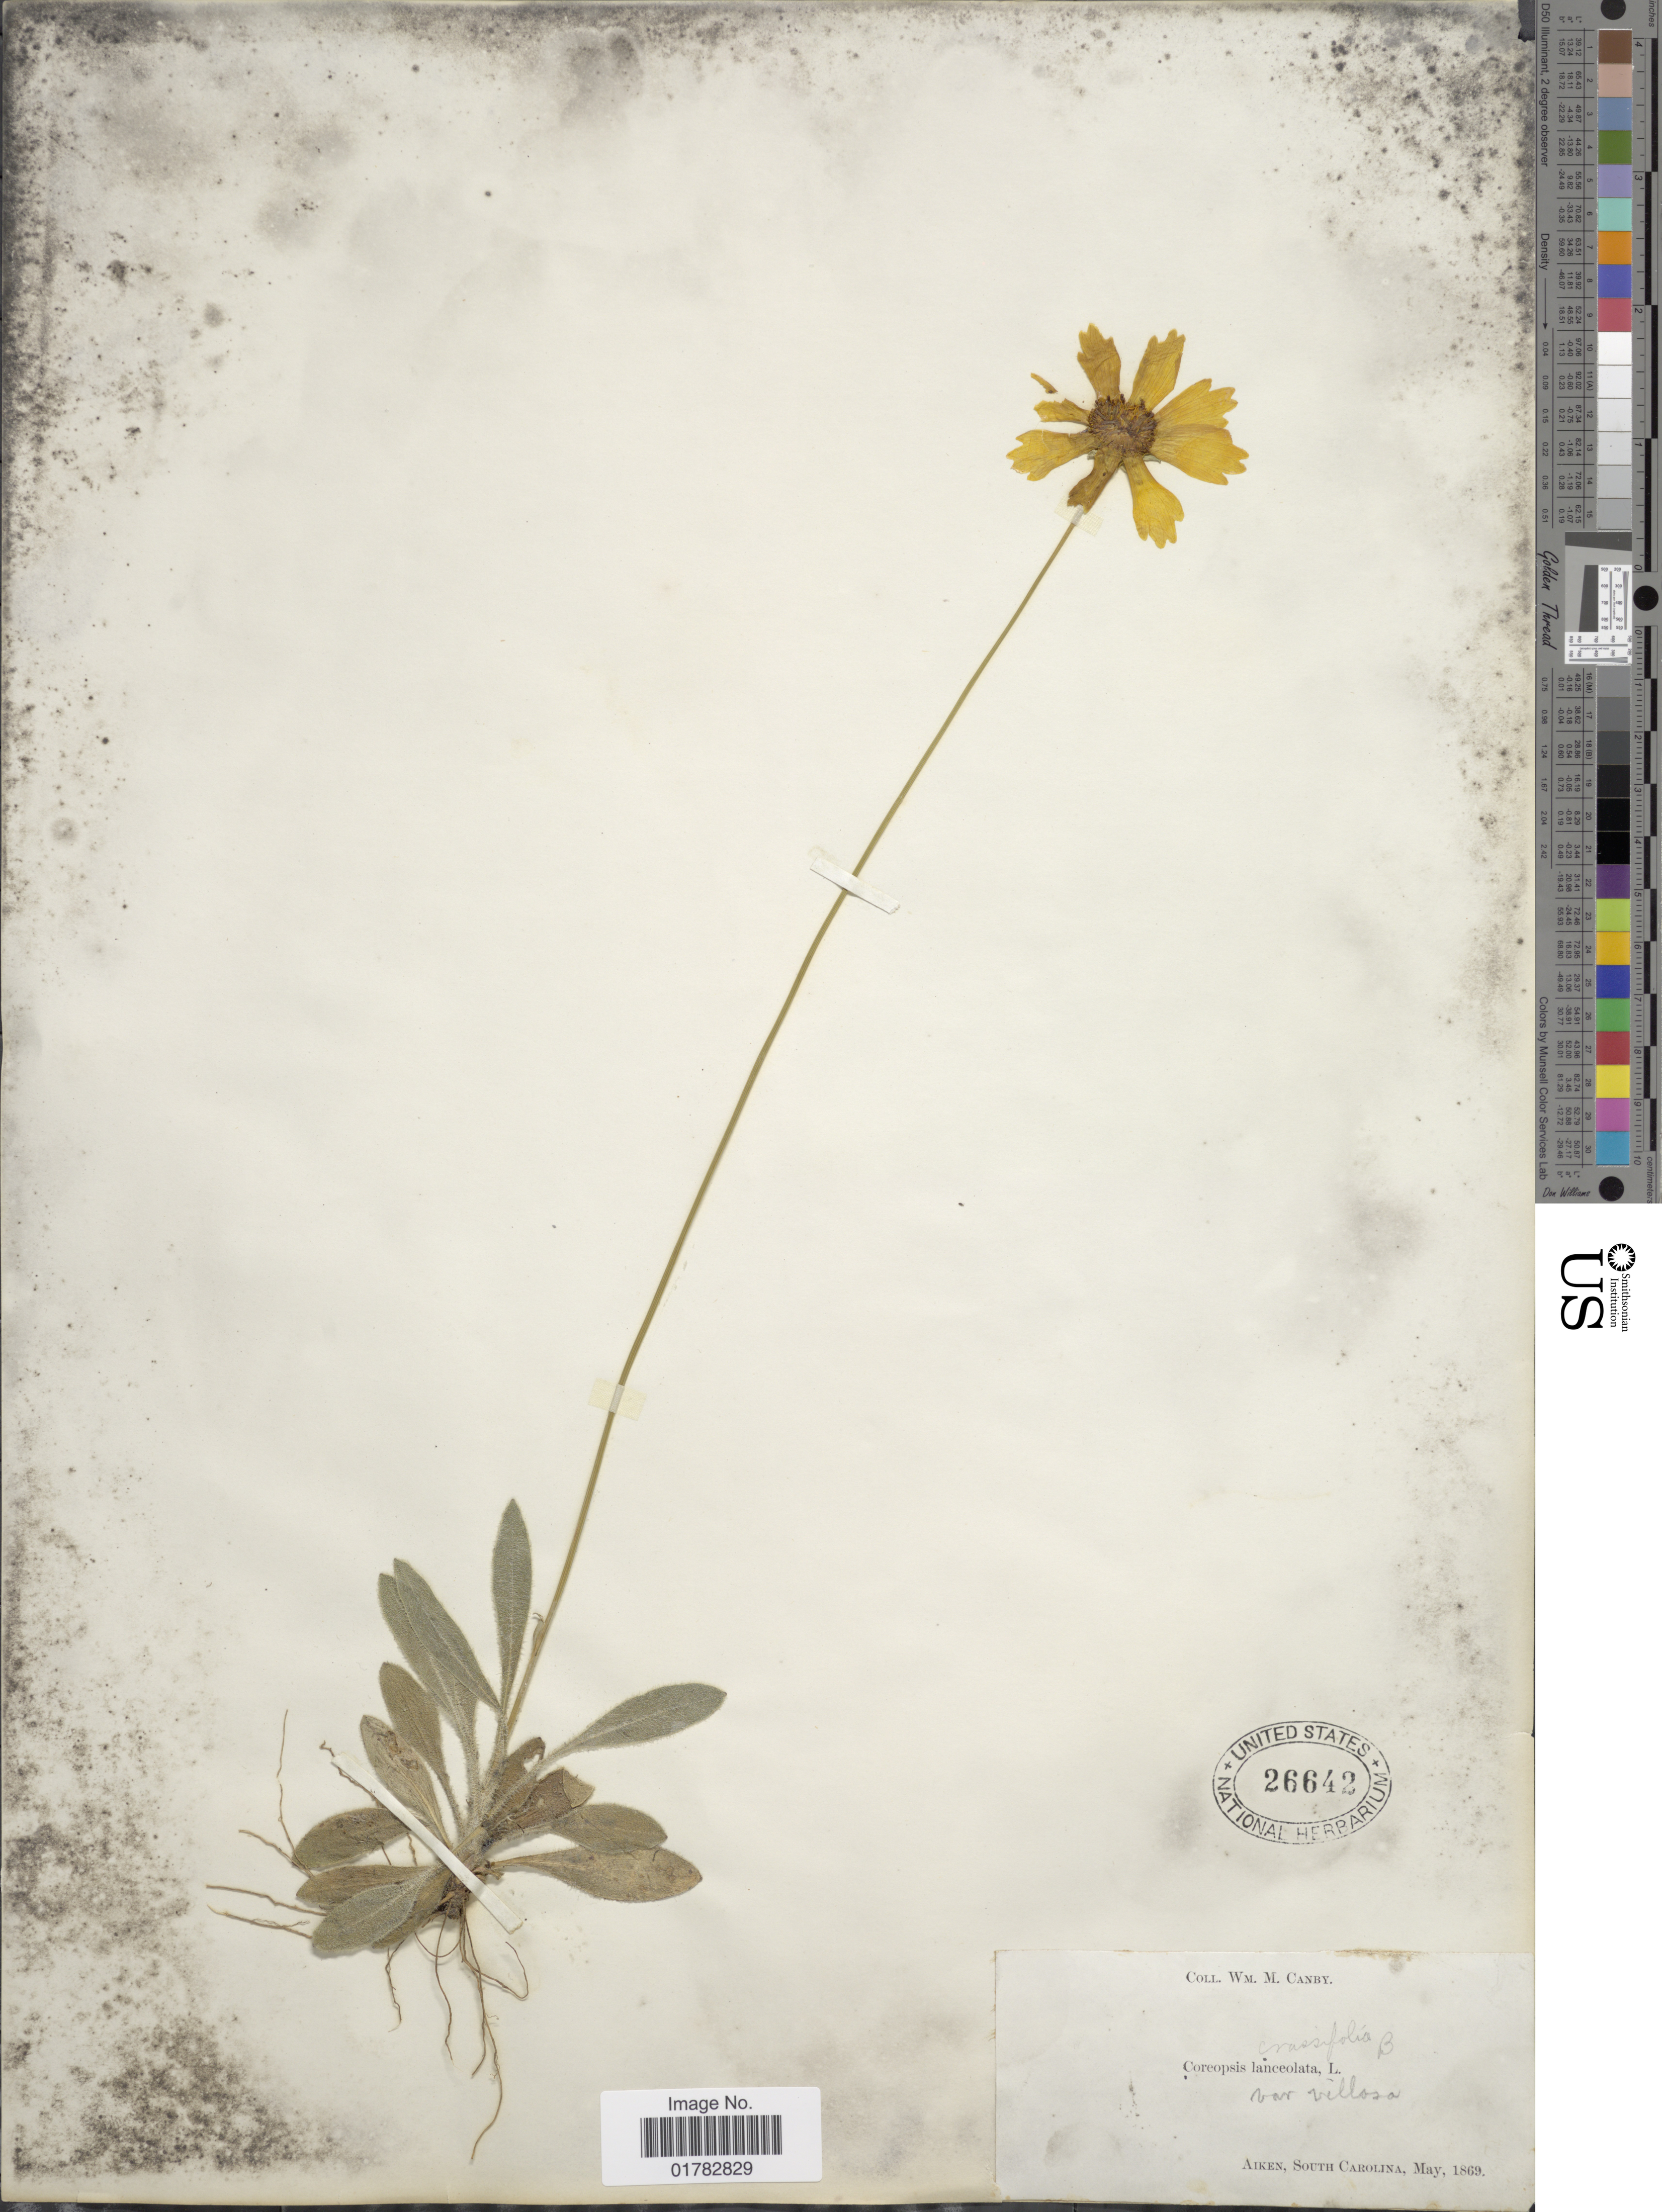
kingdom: Plantae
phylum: Tracheophyta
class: Magnoliopsida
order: Asterales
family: Asteraceae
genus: Coreopsis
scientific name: Coreopsis lanceolata var. villosa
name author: Michx.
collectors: W. M. Canby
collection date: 1869-05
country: United States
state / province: South Carolina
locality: Aiken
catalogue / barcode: US 26642